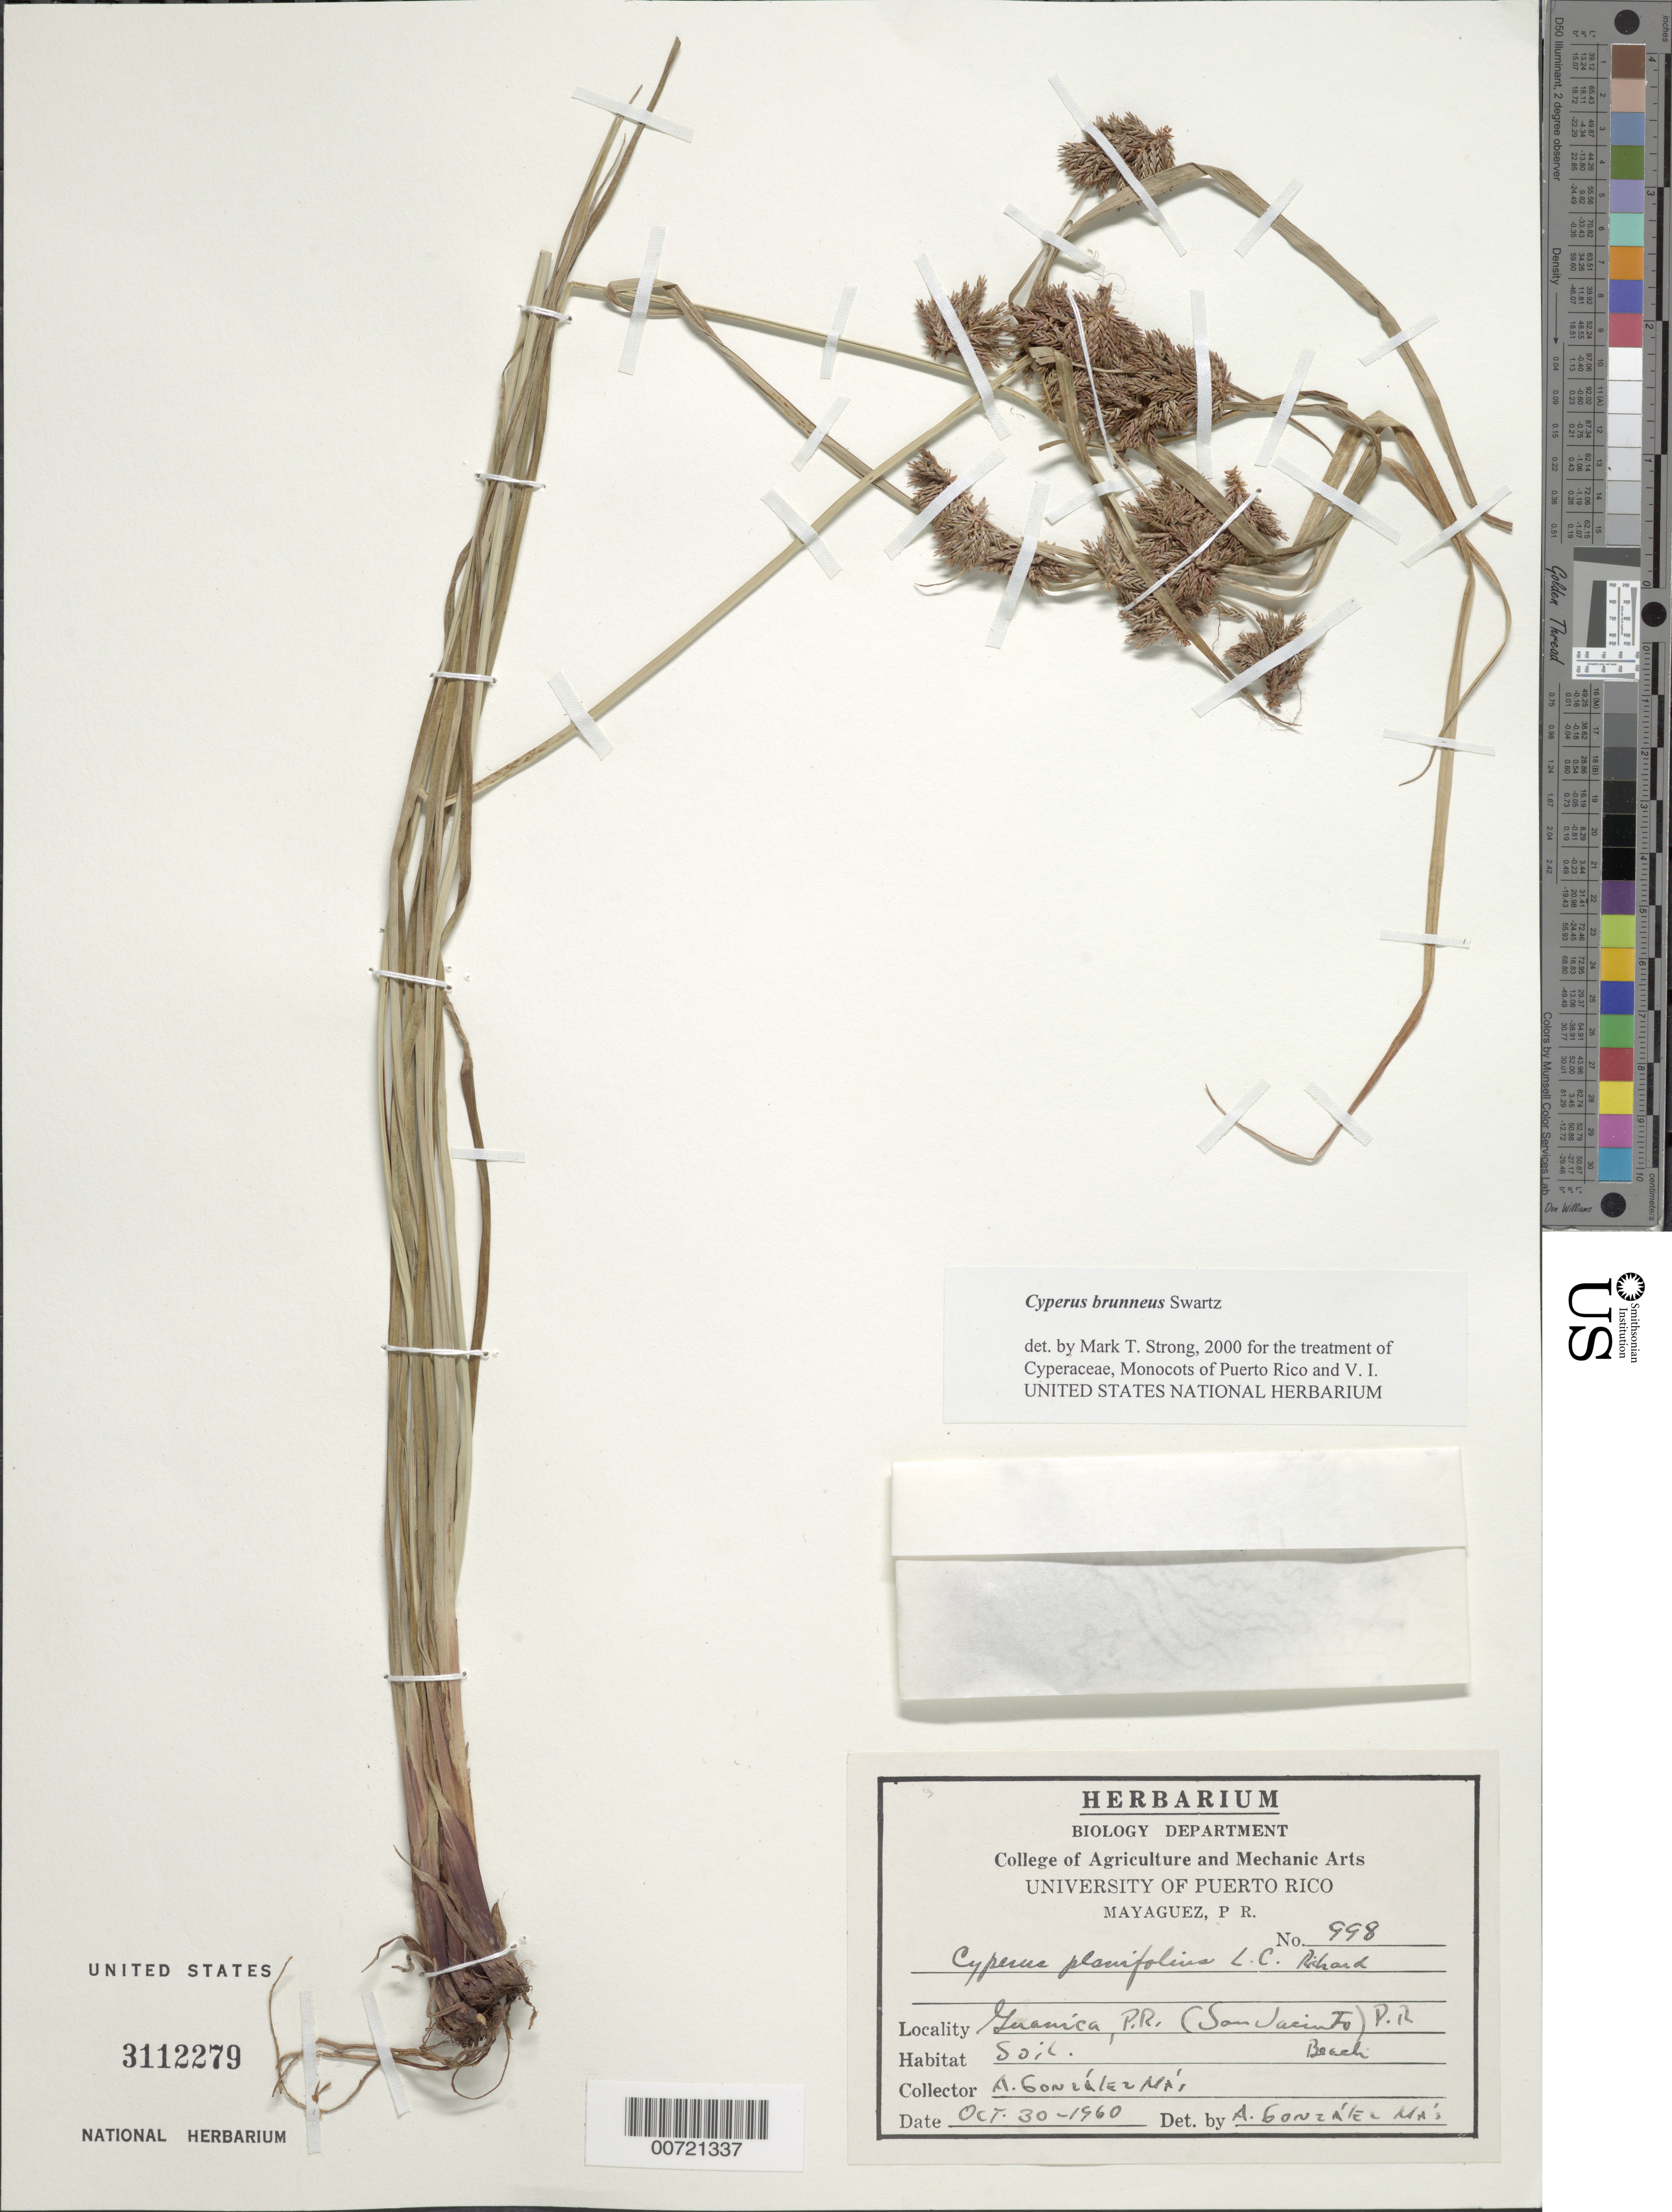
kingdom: Plantae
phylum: Tracheophyta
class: Liliopsida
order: Poales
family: Cyperaceae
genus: Cyperus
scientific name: Cyperus brunneus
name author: Sw.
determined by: Strong, M. T., (US), Smithsonian Institution - National Museum of Natural History (UNITED STATES)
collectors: A. González Más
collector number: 998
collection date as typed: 30 Oct 1960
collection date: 1960-10-30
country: Puerto Rico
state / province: Guánica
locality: Guanica: San Jacinto Beach.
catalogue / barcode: US 3112279